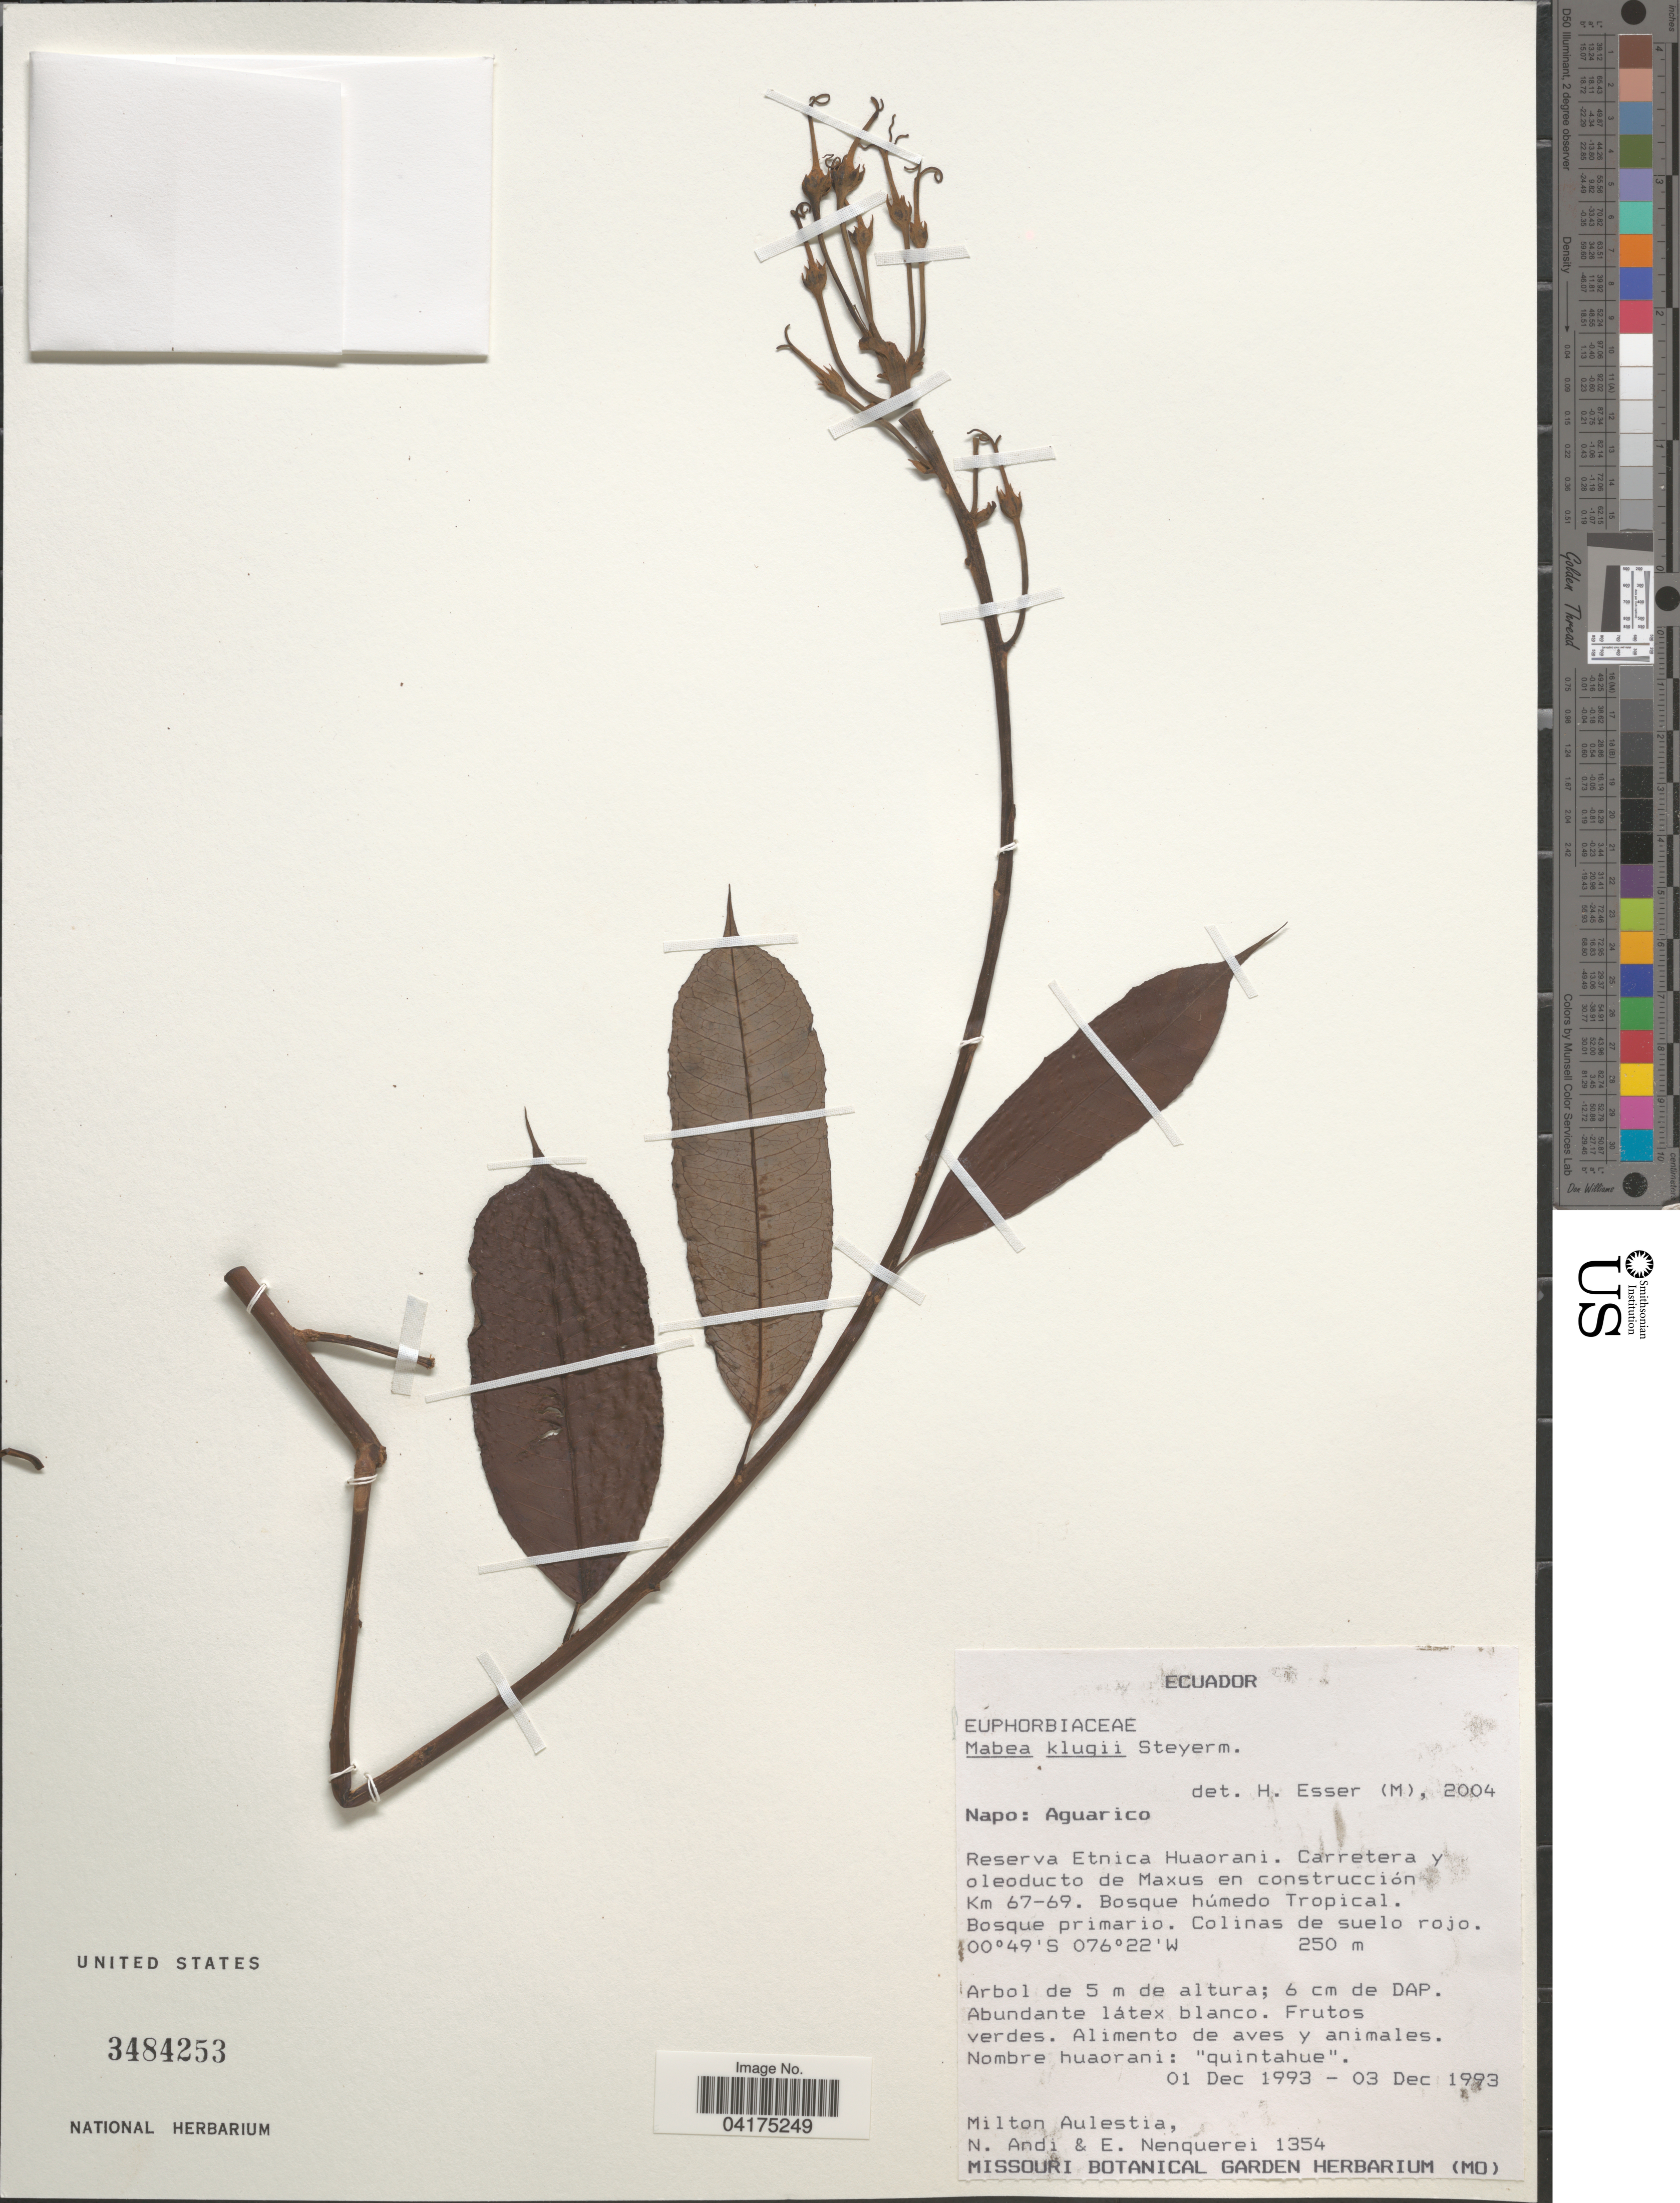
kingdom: Plantae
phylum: Tracheophyta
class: Magnoliopsida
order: Malpighiales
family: Euphorbiaceae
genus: Mabea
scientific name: Mabea klugii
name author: Steyerm.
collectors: M. Aulestia, N. Andi & E. Nenquerei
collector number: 1354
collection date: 1993-12-01/1993-12-03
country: Ecuador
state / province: Napo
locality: Aguarico. Reserva Etnica Huaorani. Carretera y oleoducto de Maxus en construcción Km 67-69.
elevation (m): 250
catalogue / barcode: US 3484253